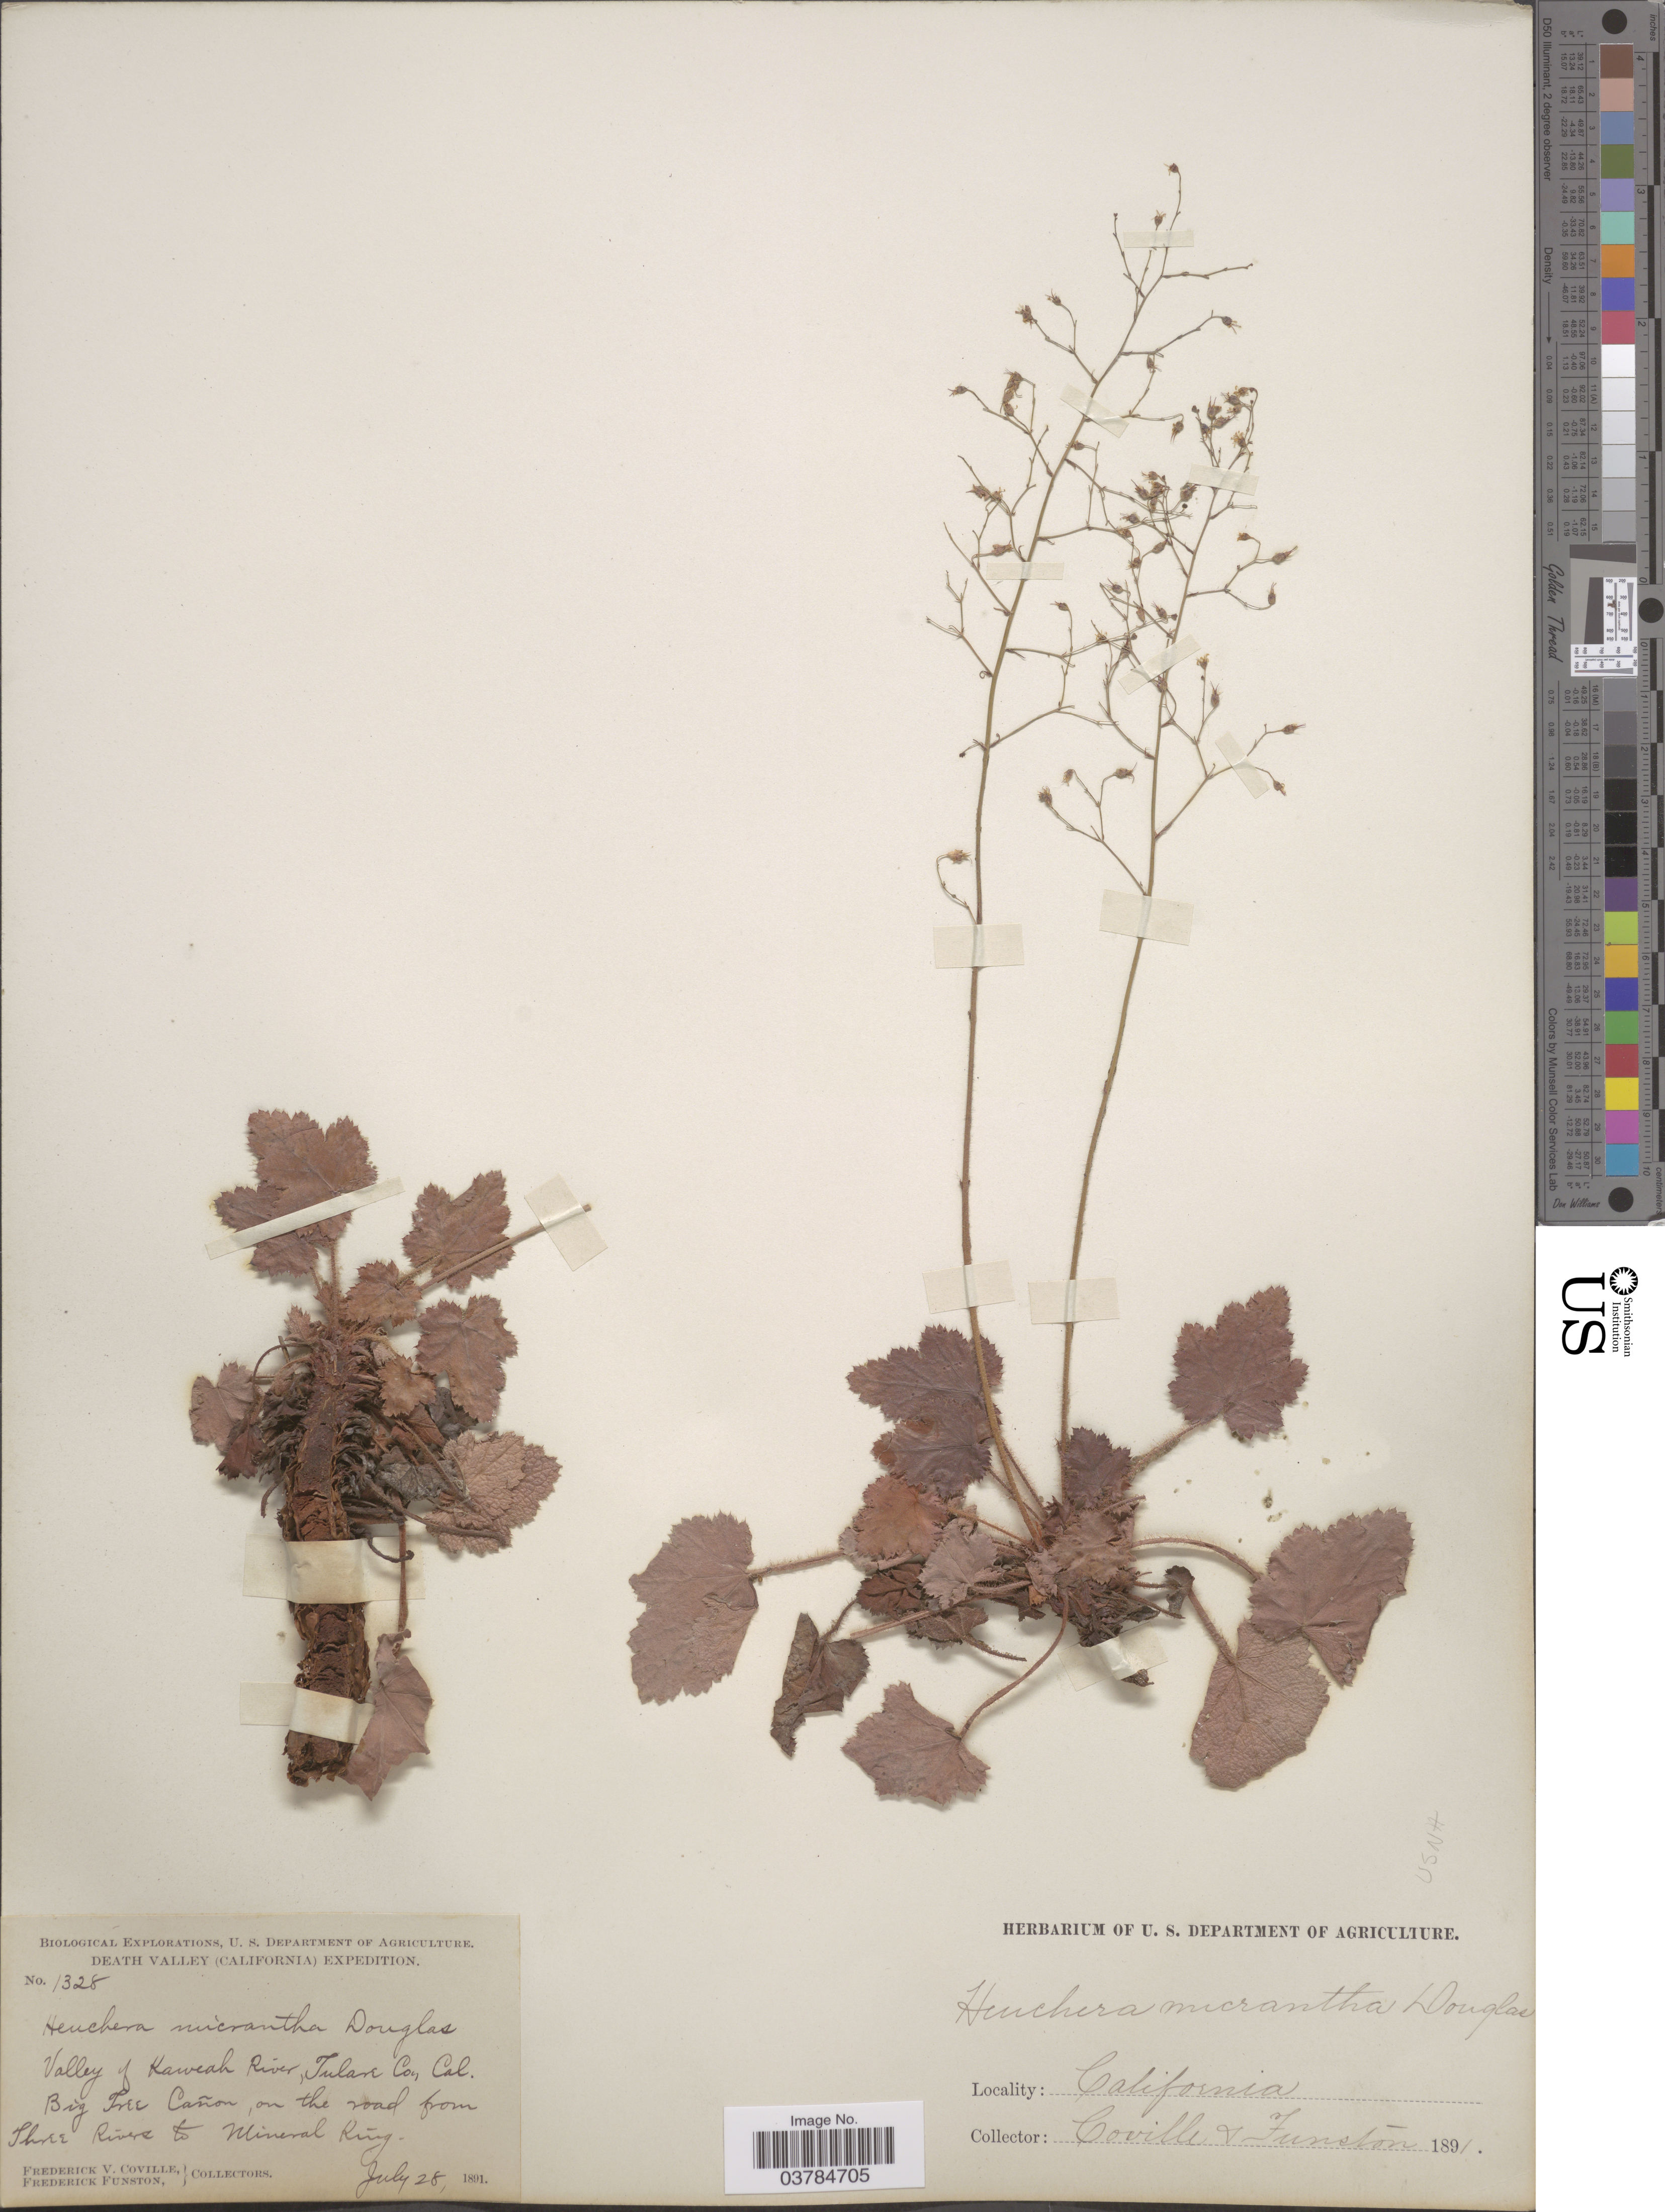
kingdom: Plantae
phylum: Tracheophyta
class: Magnoliopsida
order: Saxifragales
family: Saxifragaceae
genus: Heuchera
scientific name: Heuchera micrantha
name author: Douglas ex Lindl.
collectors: F. V. Coville & F. Funston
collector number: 1328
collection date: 1891-07-28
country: United States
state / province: California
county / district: Tulare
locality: Death Valley (California) Expedition. Valley of Kaweah River, Tulare Co. Big Free Cañon, on the road from Three Rivers to Mineral King.